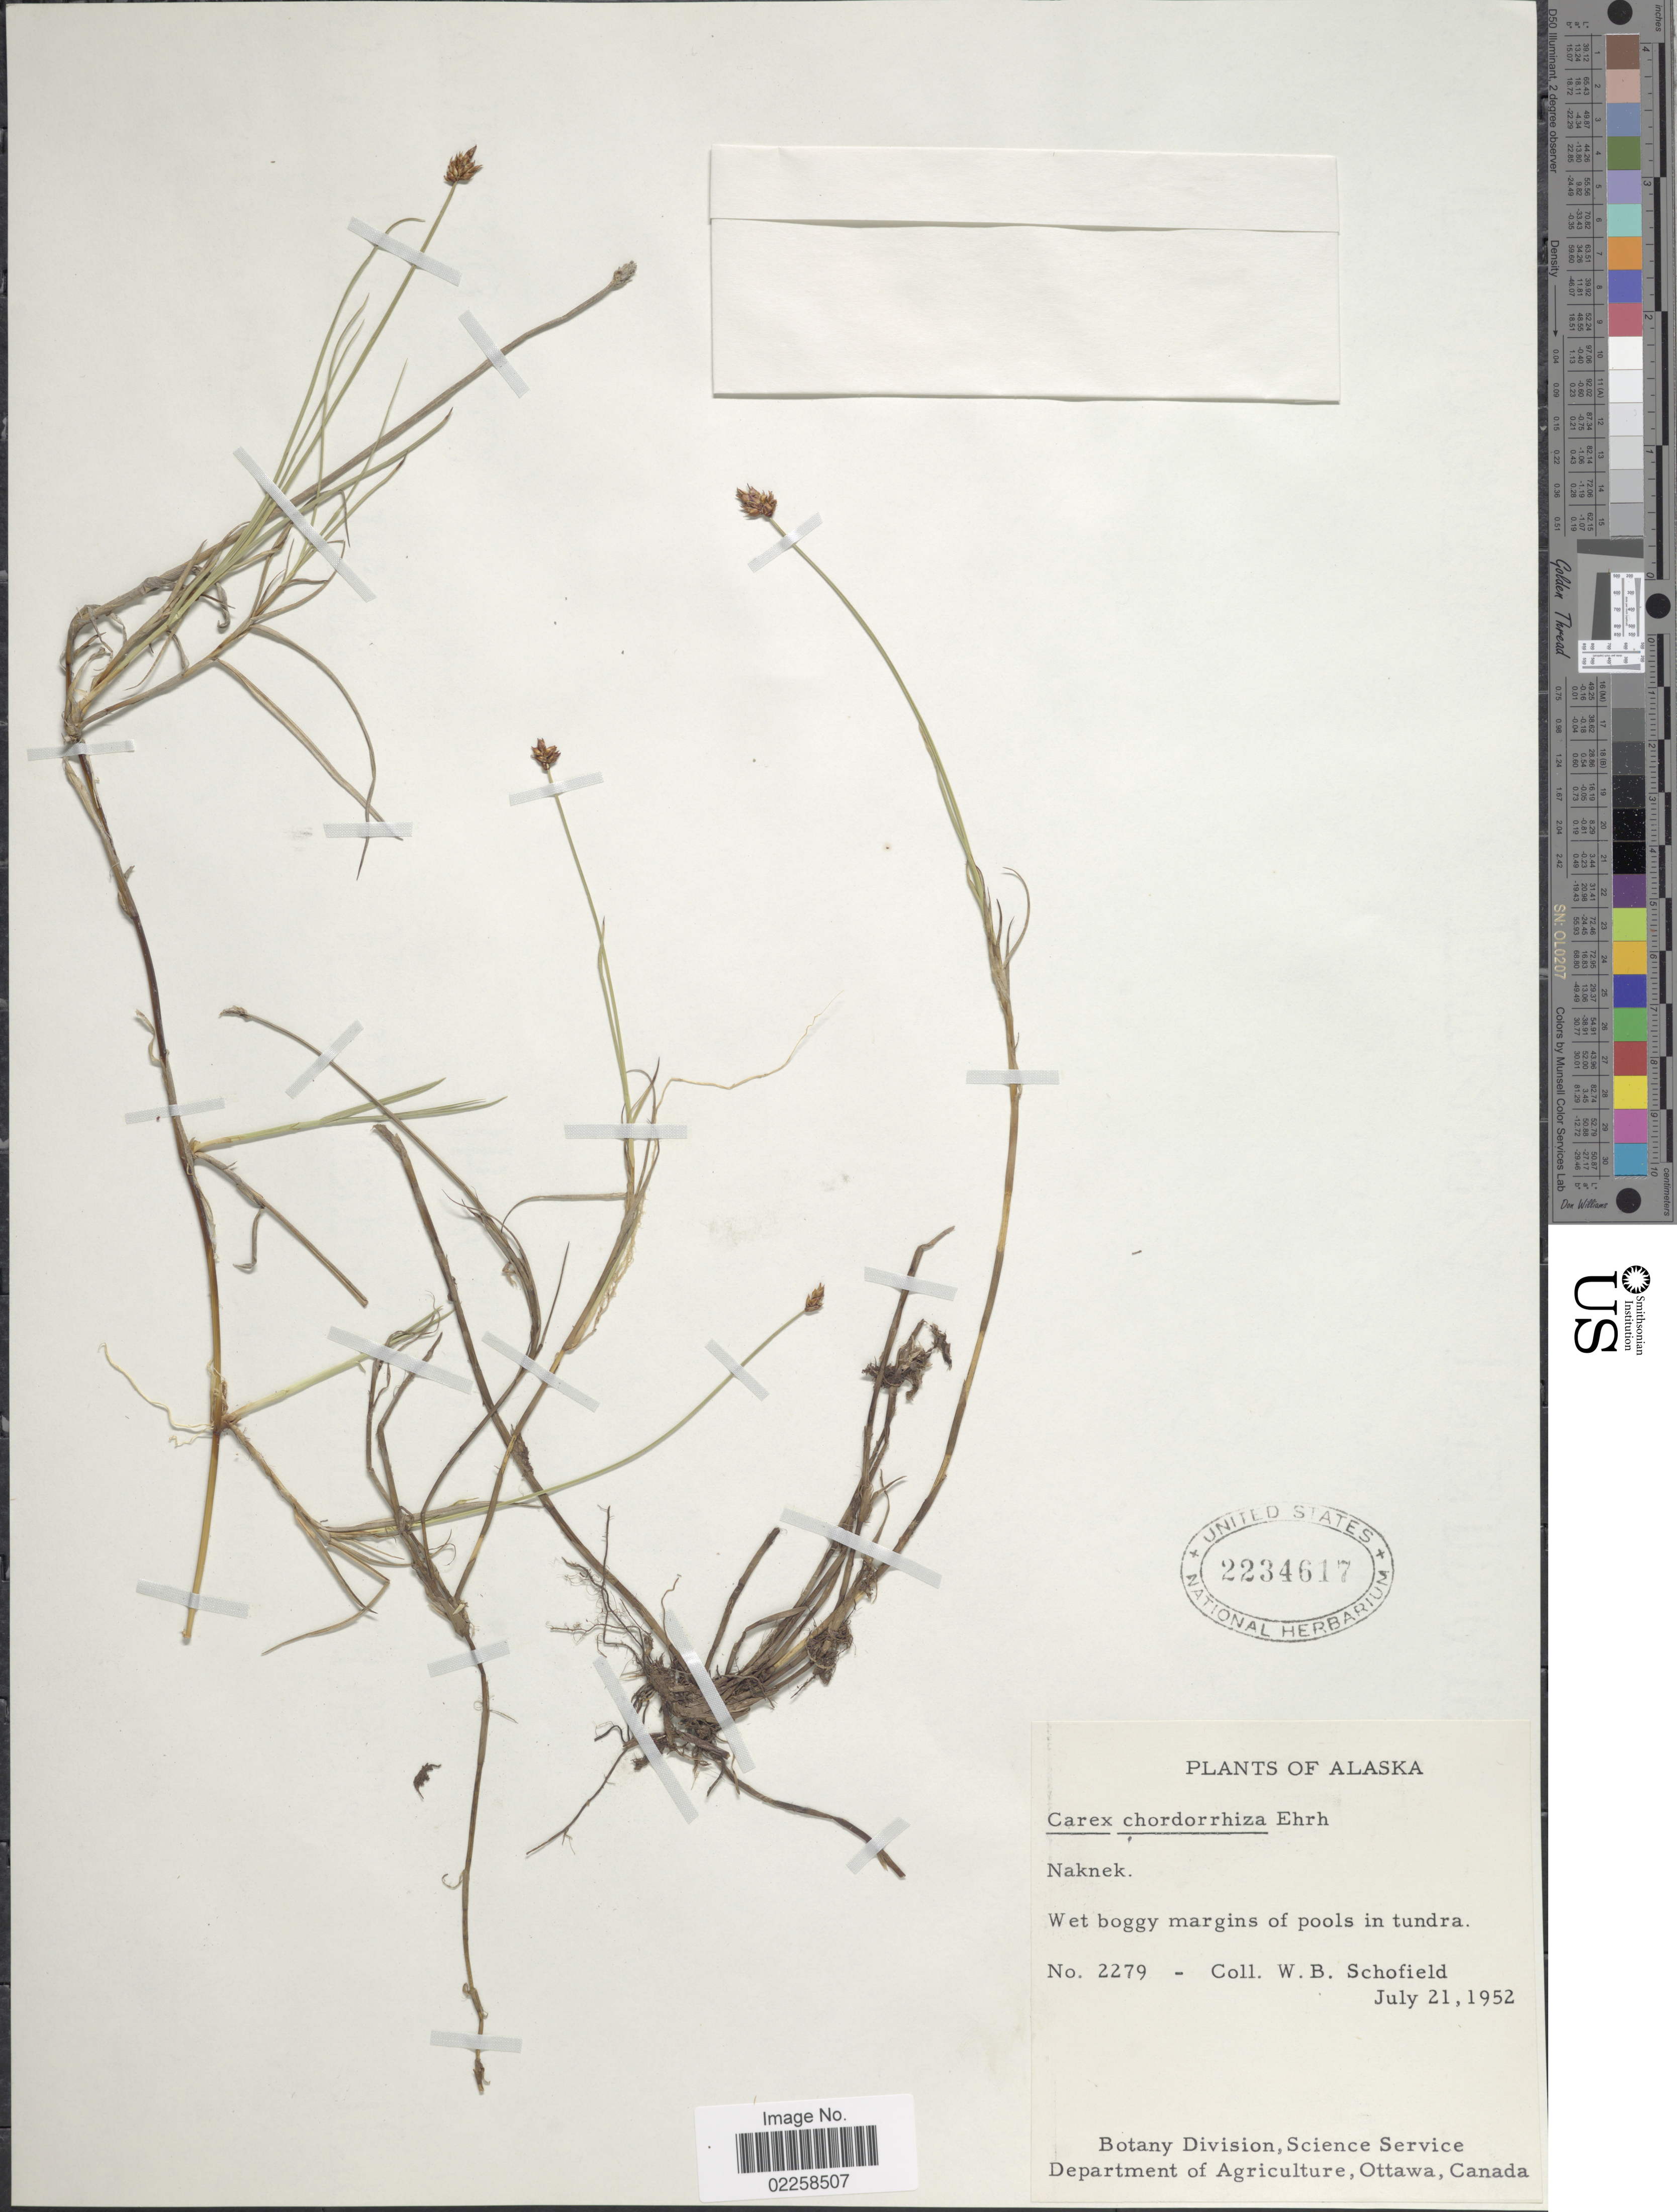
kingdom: Plantae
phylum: Tracheophyta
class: Liliopsida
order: Poales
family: Cyperaceae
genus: Carex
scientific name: Carex chordorrhiza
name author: L. f.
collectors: W. Schofield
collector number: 2279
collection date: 1952-07-21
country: United States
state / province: Alaska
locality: Naknek. Wet boggy margins of pools in tundra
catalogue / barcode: US 2234617